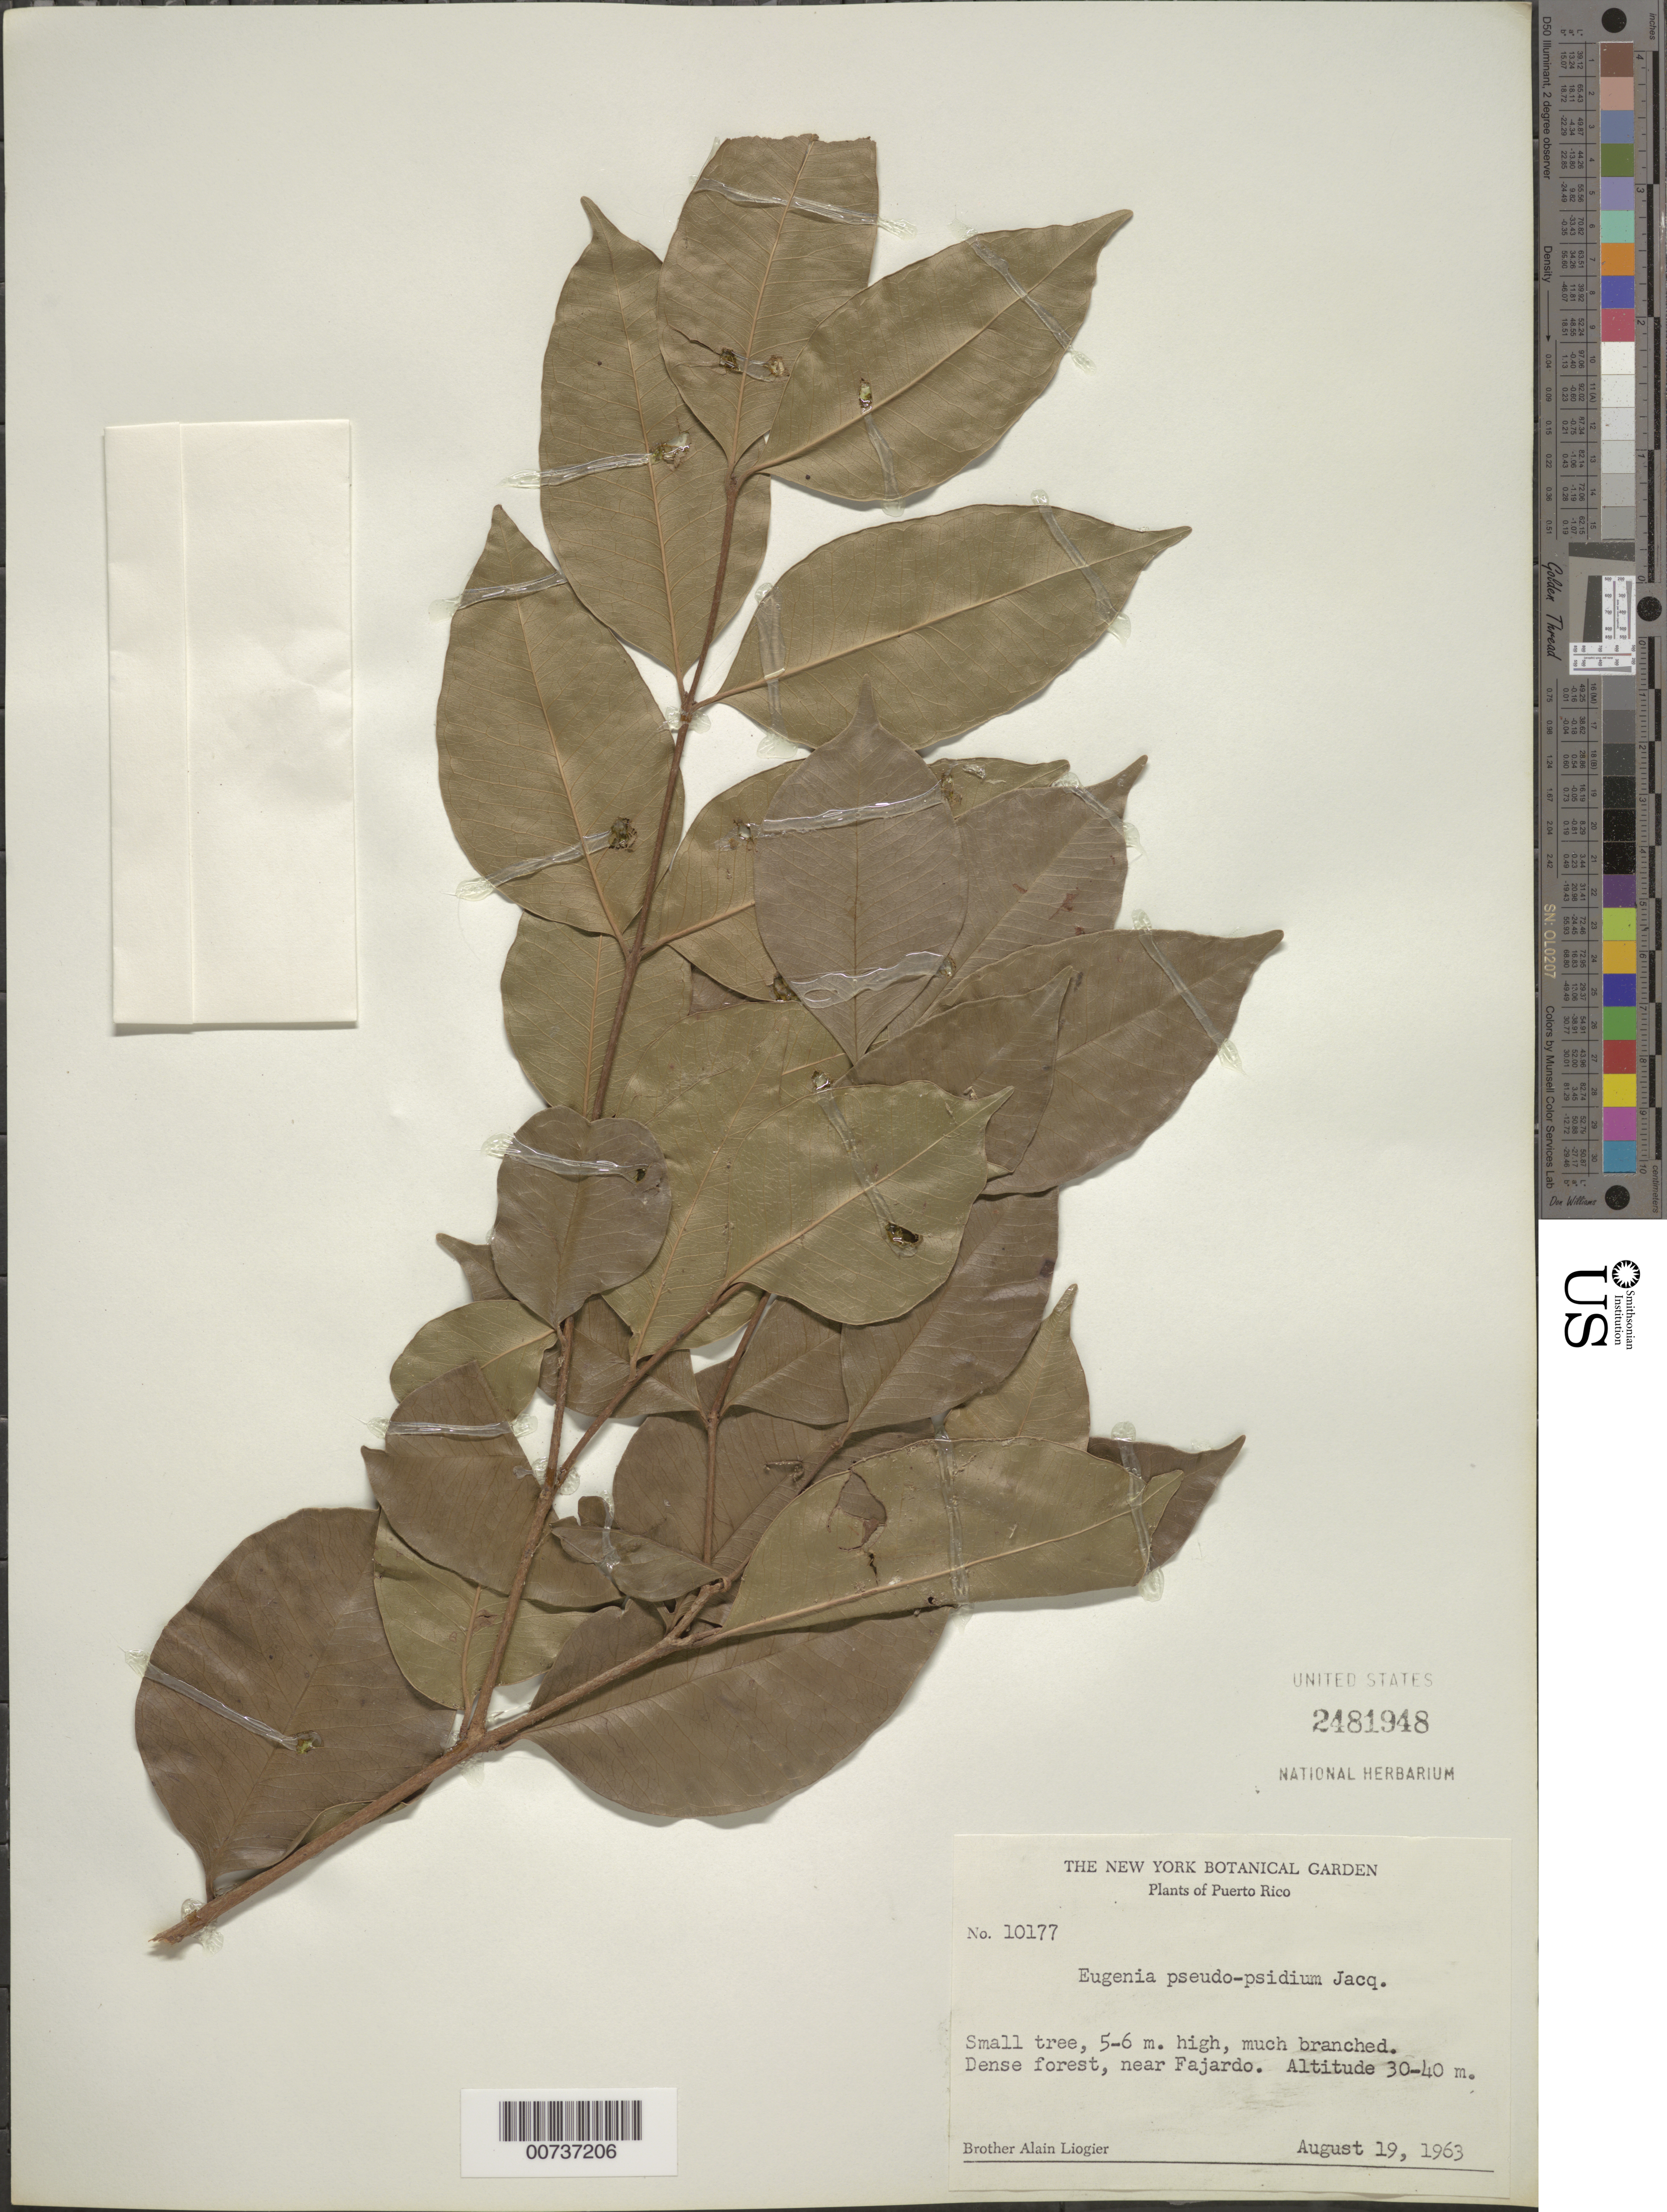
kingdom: Plantae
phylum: Tracheophyta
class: Magnoliopsida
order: Myrtales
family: Myrtaceae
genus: Eugenia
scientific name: Eugenia pseudopsidium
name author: Jacq.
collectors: A. H. Liogier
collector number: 10177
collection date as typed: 19 Aug 1963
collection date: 1963-08-19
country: Puerto Rico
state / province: Fajardo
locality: Near Fajardo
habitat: Dense forest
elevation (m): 30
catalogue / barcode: US 2481948